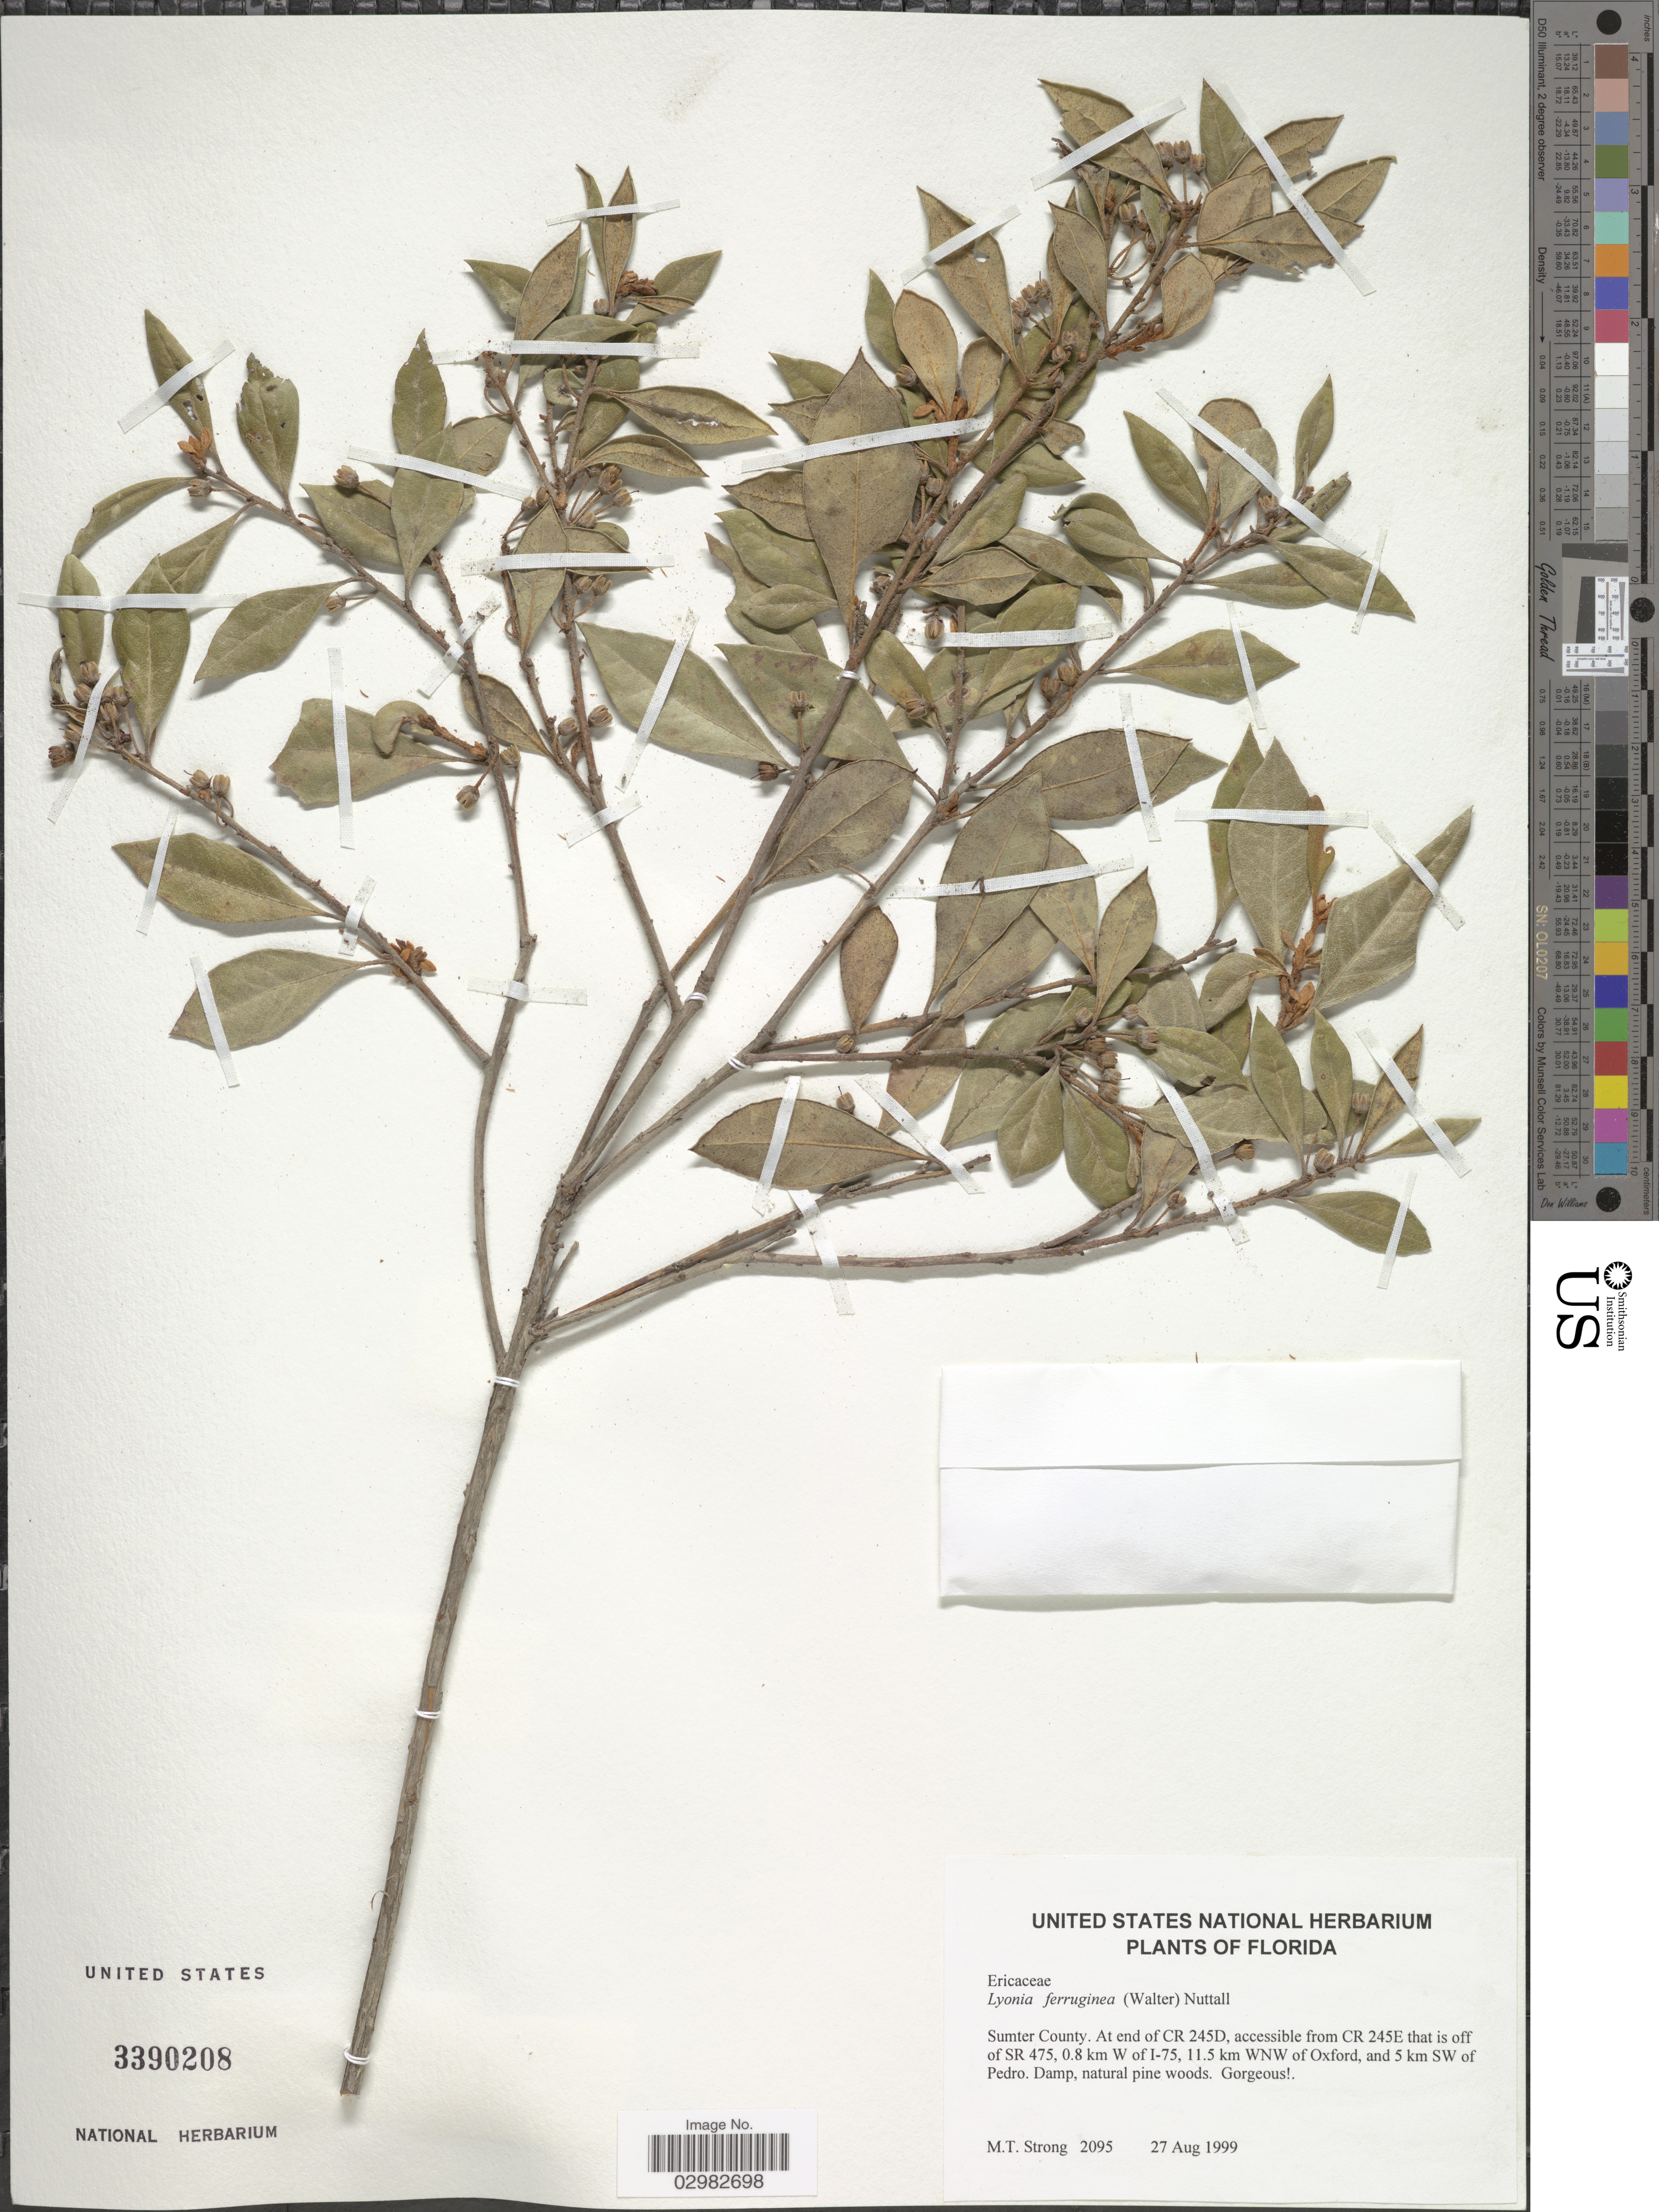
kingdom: Plantae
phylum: Tracheophyta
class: Magnoliopsida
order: Ericales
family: Ericaceae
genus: Lyonia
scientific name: Lyonia ferruginea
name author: (Walter) Nutt.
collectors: M. T. Strong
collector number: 2095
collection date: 1999-08-27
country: United States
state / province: Florida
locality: Sumter County, At end of CR 245D, accesible from CR 245E that is off SR 475, 0.8 km W of I-75, 11.5 km WNW of Oxford, and 5 km SW of Pedro.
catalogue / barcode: US 3390208